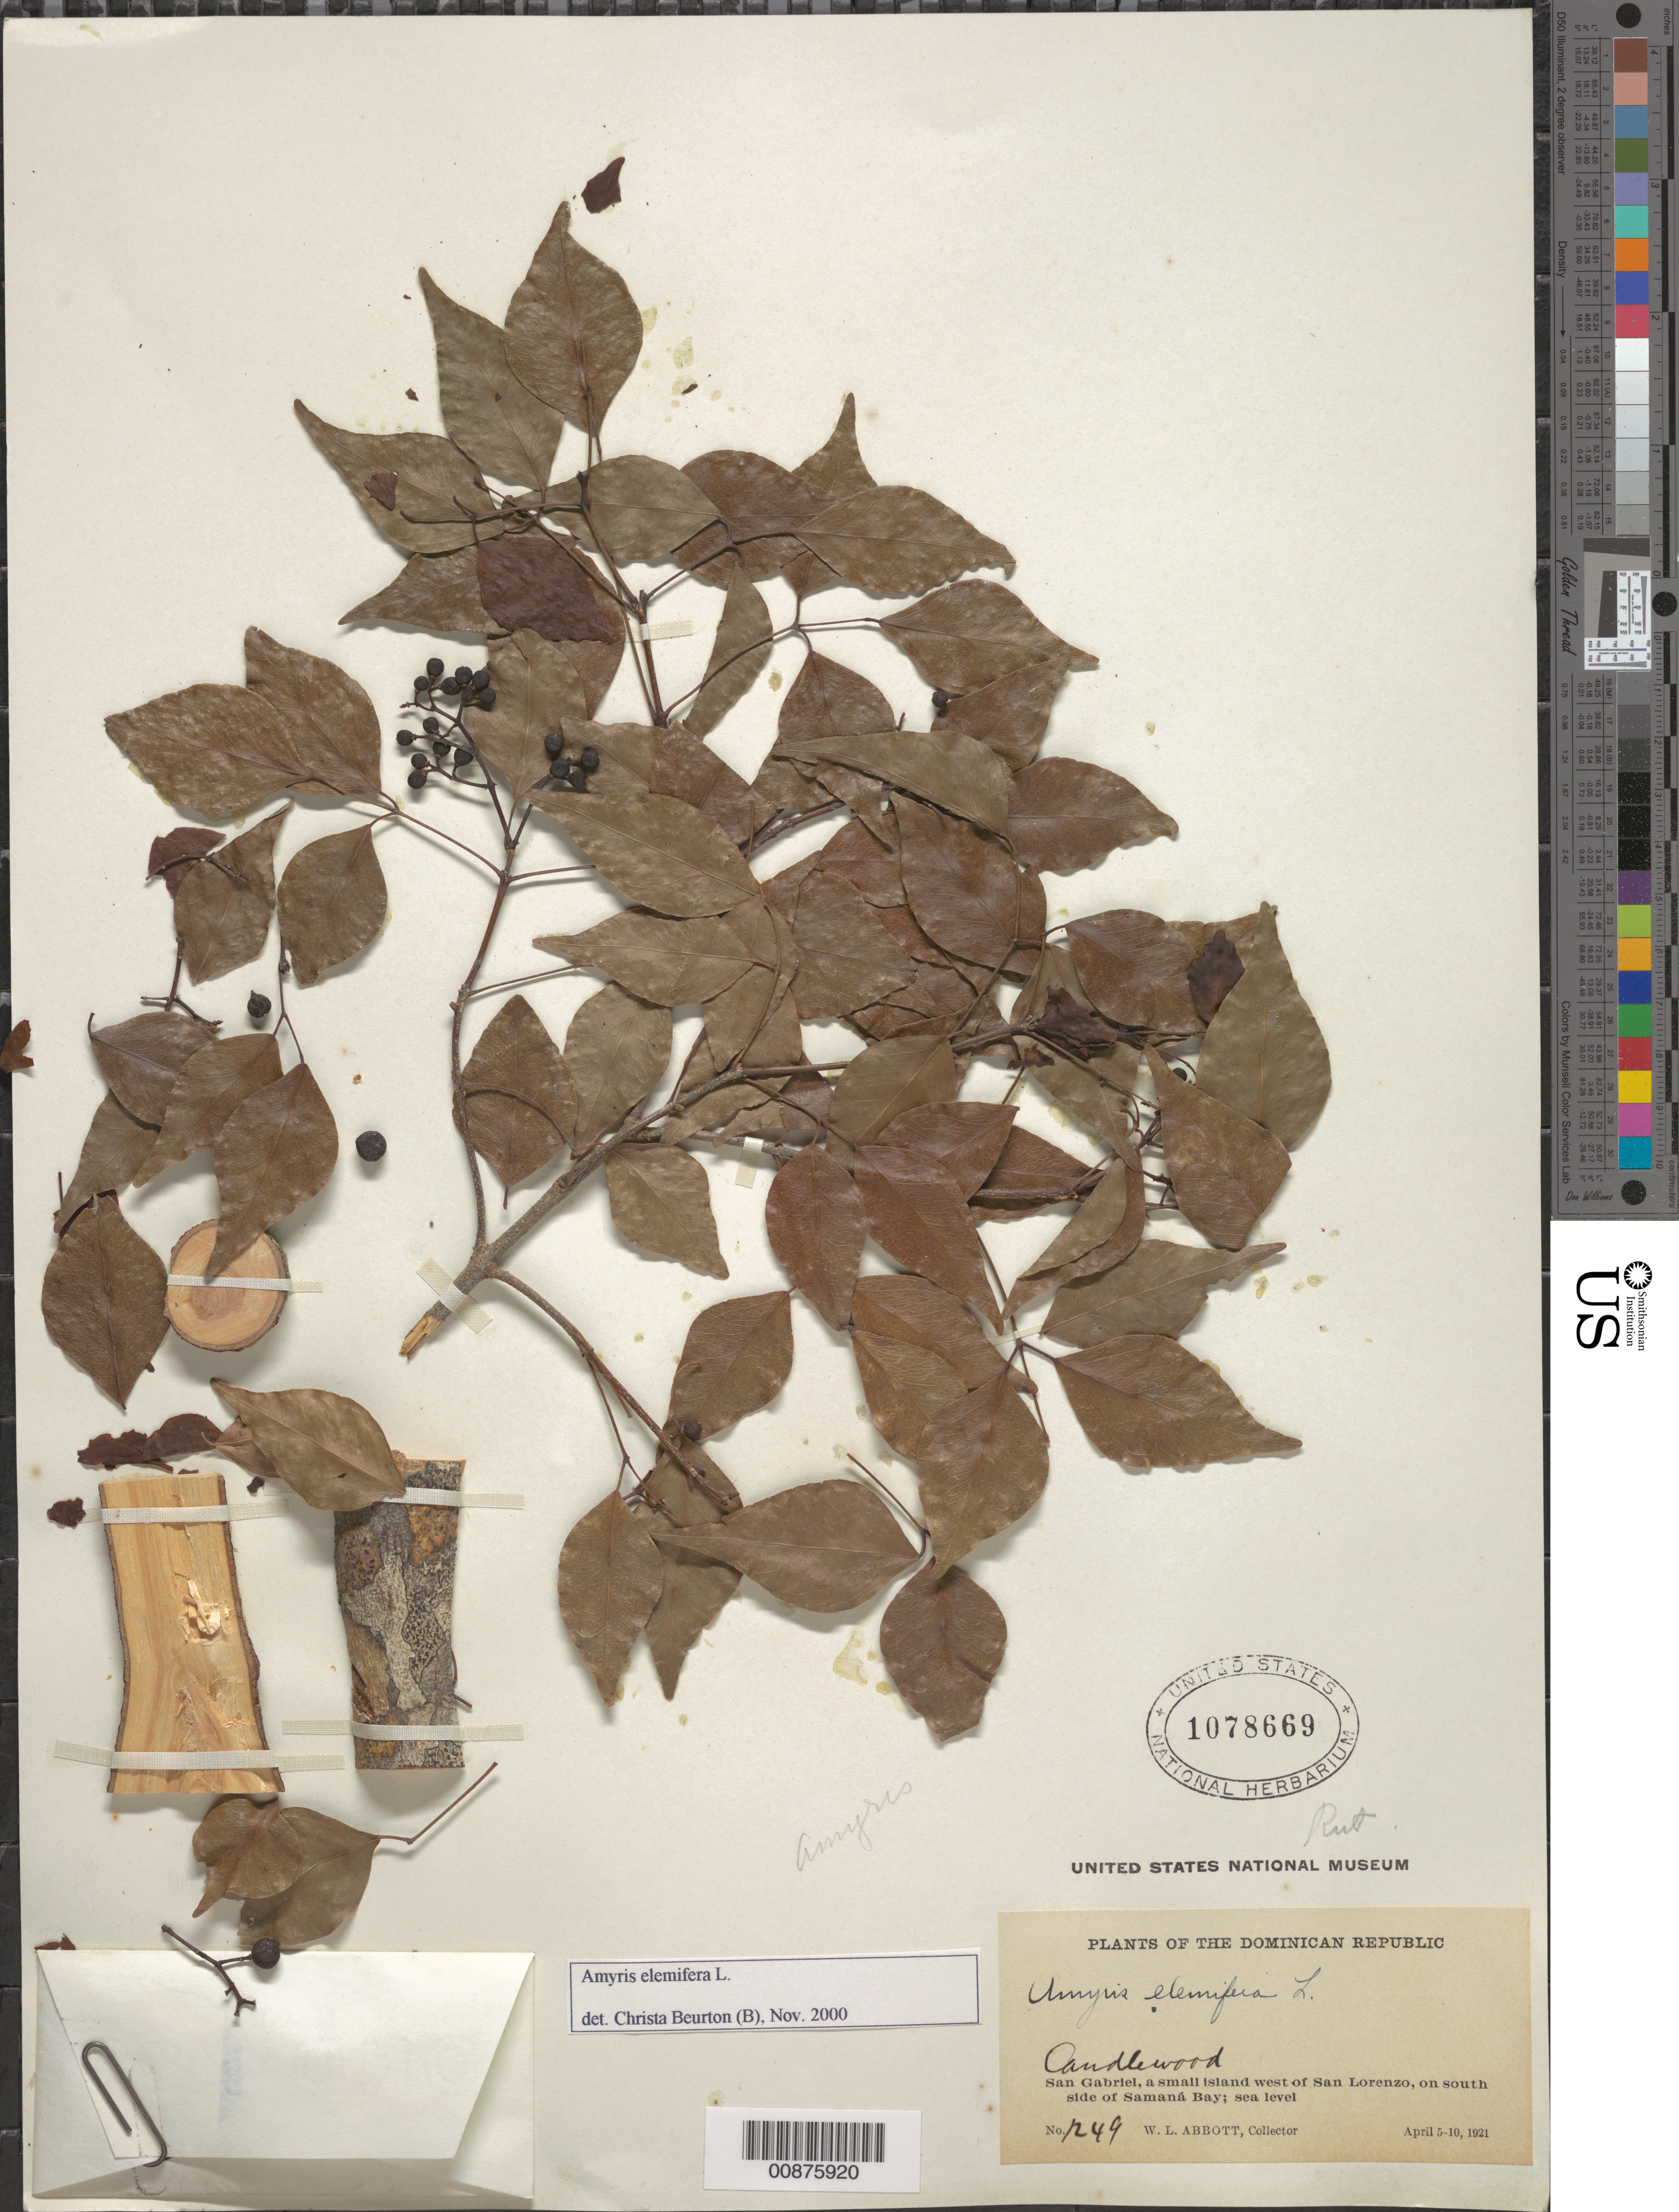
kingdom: Plantae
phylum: Tracheophyta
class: Magnoliopsida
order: Sapindales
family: Rutaceae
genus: Amyris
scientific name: Amyris elemifera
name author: L.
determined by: Beurton, C.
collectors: W. L. Abbott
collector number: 1249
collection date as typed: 05 Apr 1921 to 10 Apr 1921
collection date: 1921-04-05/1921-04-10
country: Dominican Republic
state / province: Duarte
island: San Gabriel I.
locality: W of San Lorenzo, on south side of Samaná Bay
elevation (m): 0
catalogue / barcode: US 1078669